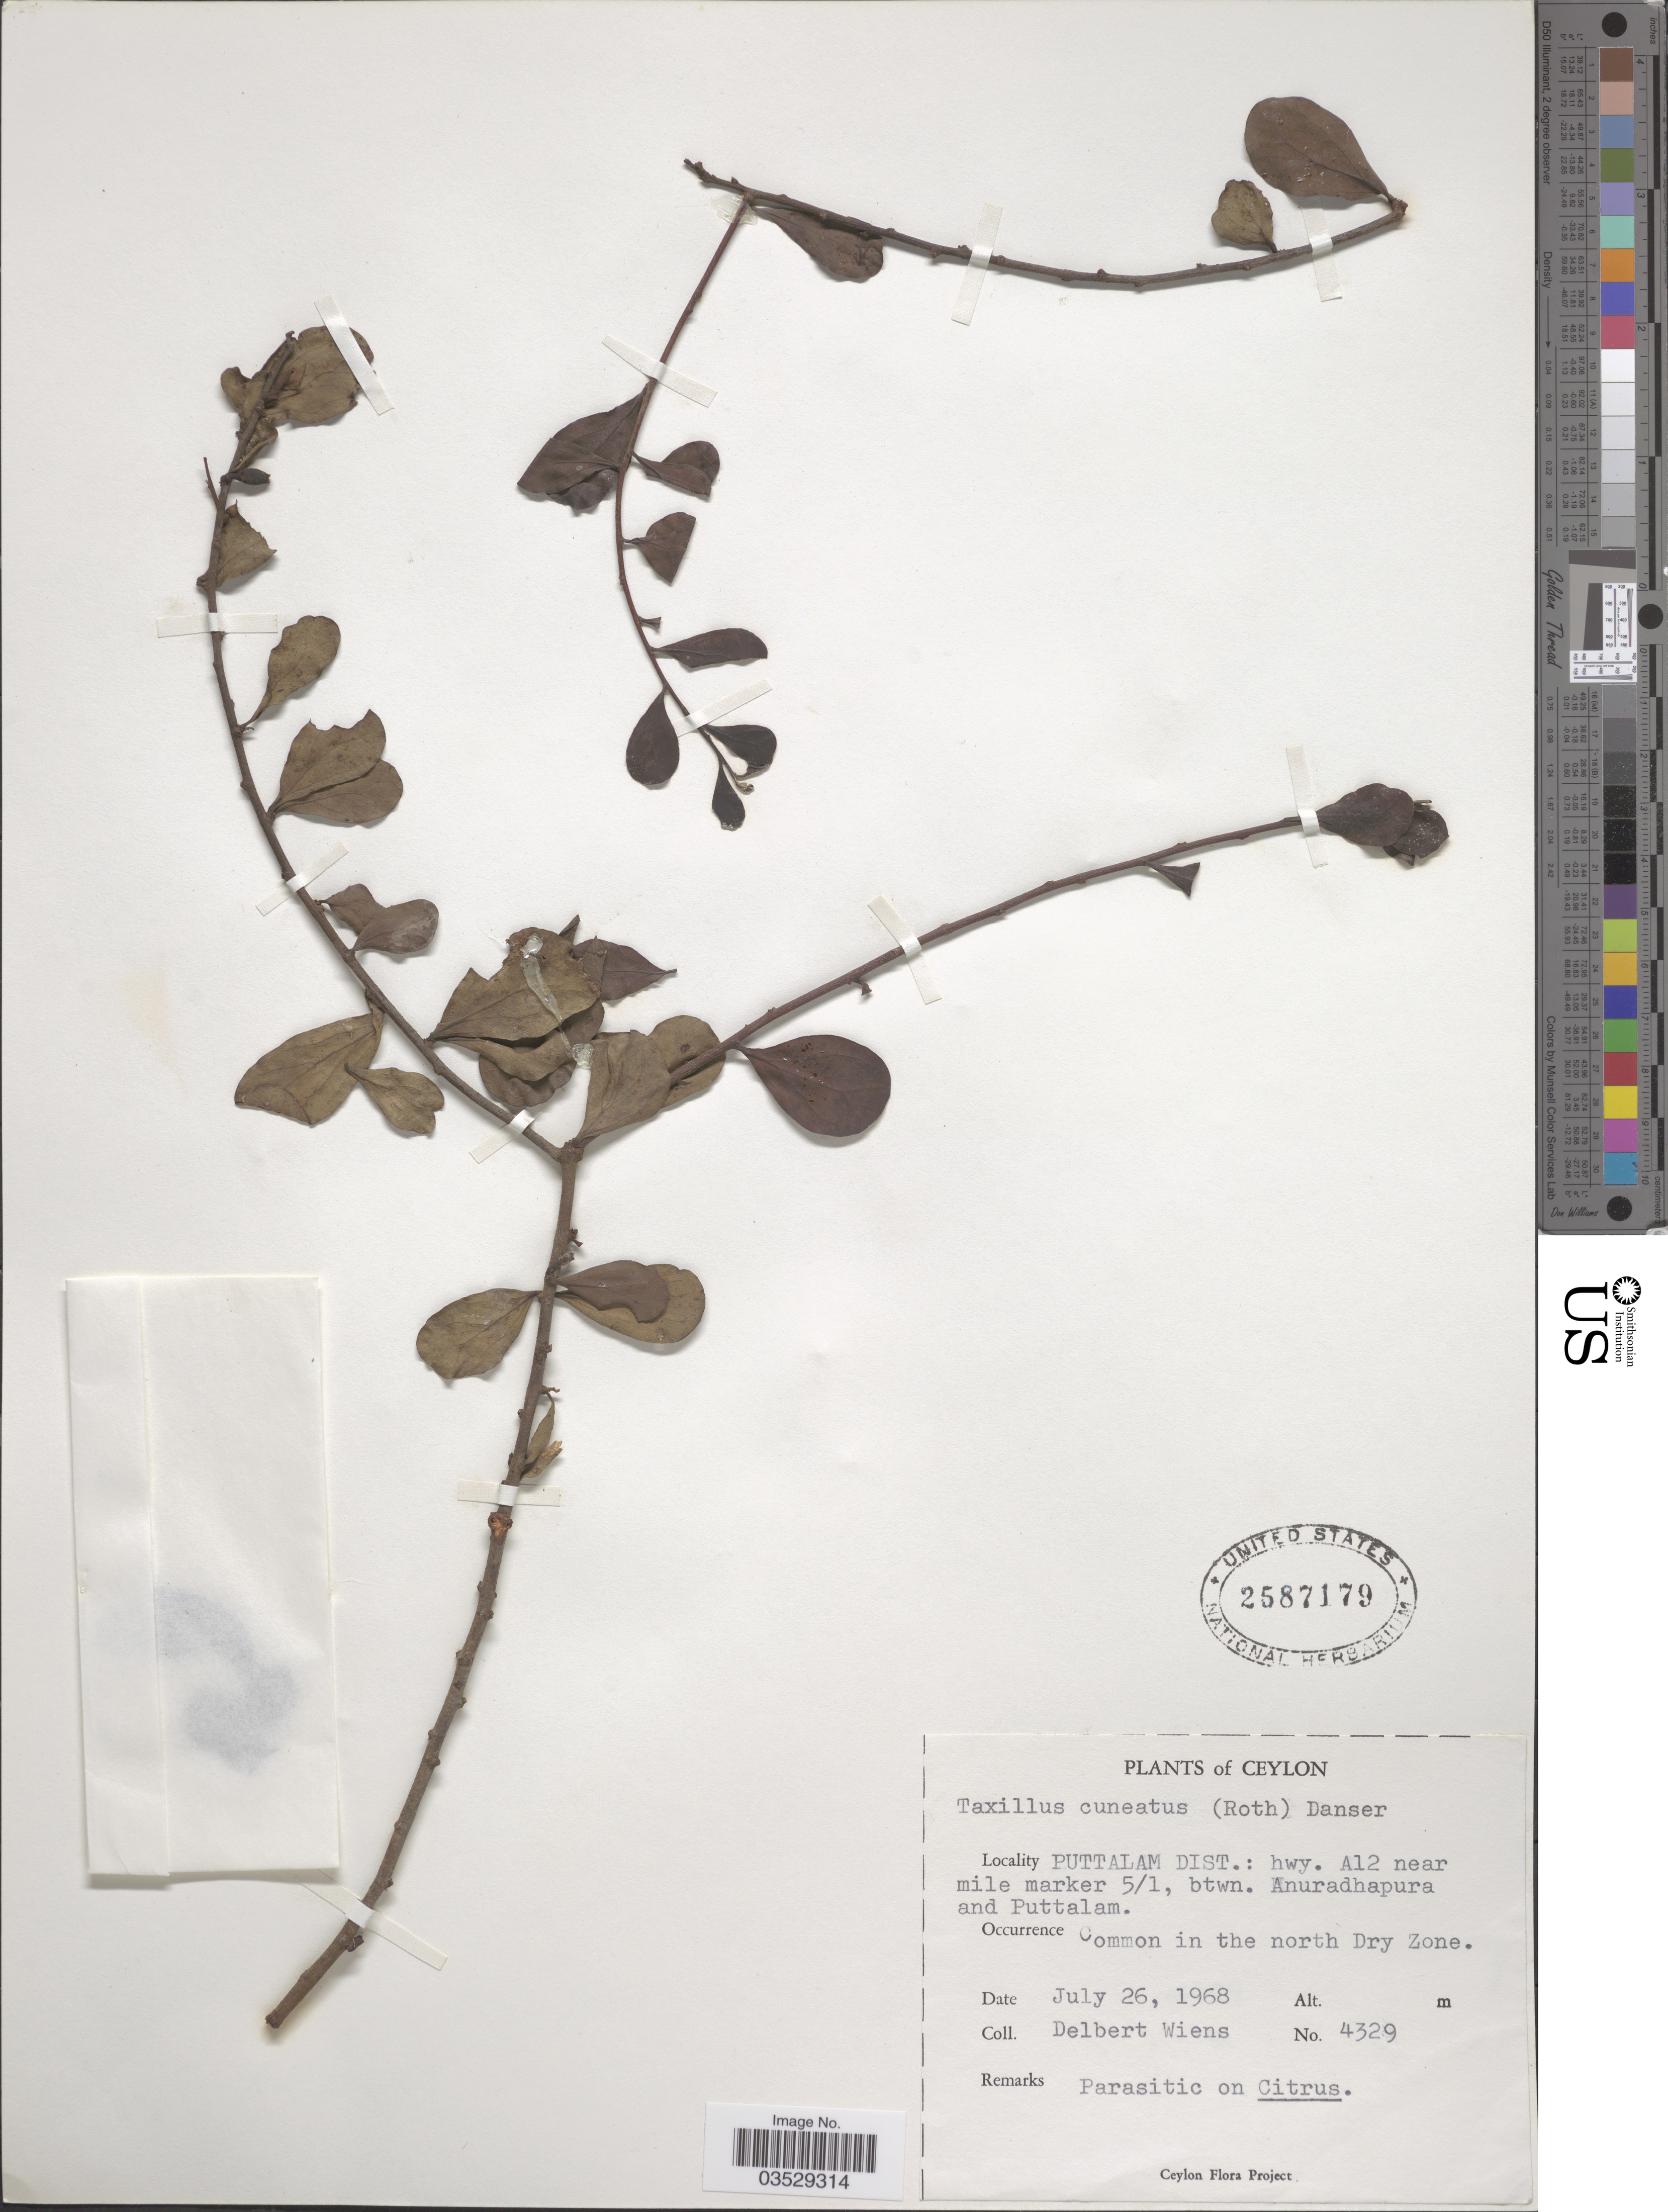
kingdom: Plantae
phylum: Tracheophyta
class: Magnoliopsida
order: Santalales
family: Loranthaceae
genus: Taxillus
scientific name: Taxillus cuneatus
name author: Danser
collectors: D. Wiens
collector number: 4329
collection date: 1968-07-26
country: Sri Lanka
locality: Ceylon. Puttalam Dist.: hwy. A12 near mile marker 5/1, btwn. Anuradhapura and Puttalam. Common in the north Dry Zone.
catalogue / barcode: US 2587179